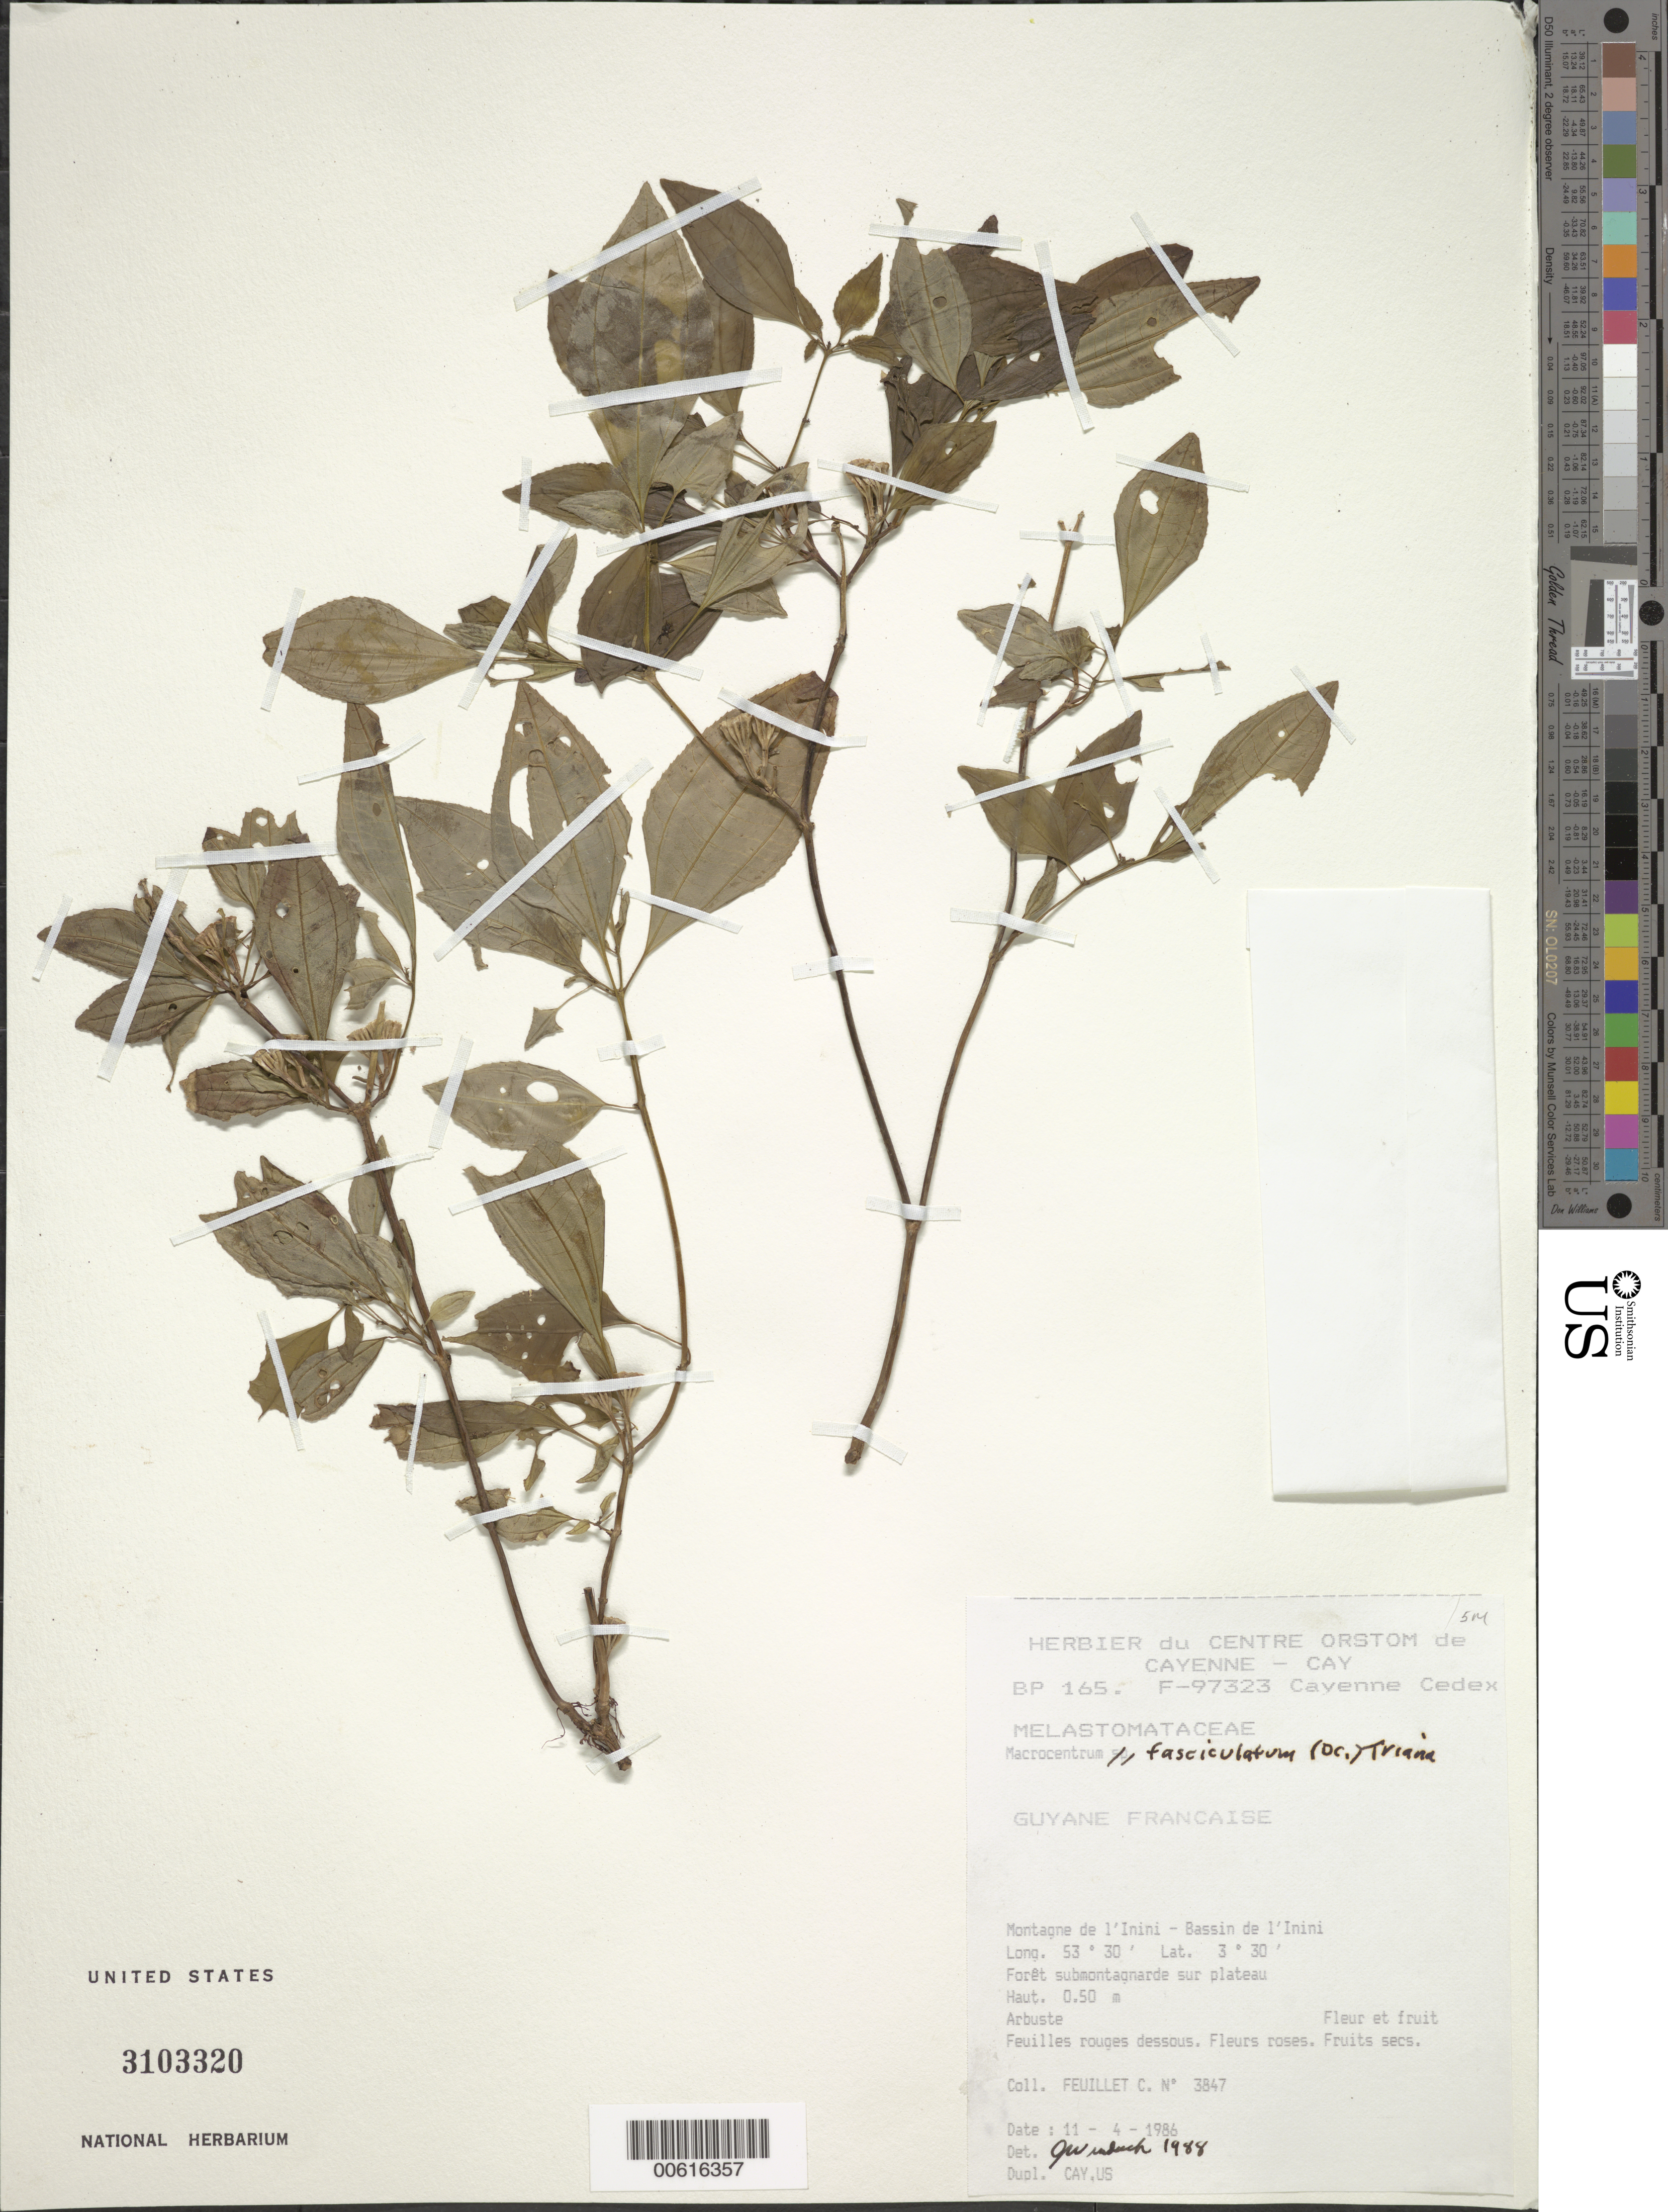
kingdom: Plantae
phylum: Tracheophyta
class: Magnoliopsida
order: Myrtales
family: Melastomataceae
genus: Macrocentrum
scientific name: Macrocentrum fasciculatum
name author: (Rich. ex DC.) Triana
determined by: Wurdack, John J., (US), US (UNITED STATES)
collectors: C. Feuillet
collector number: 3847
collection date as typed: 11-Apr-86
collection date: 1986-04-11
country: French Guiana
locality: Montagne de l'Inini, Bassin de l'Inini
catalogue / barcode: US 3103320